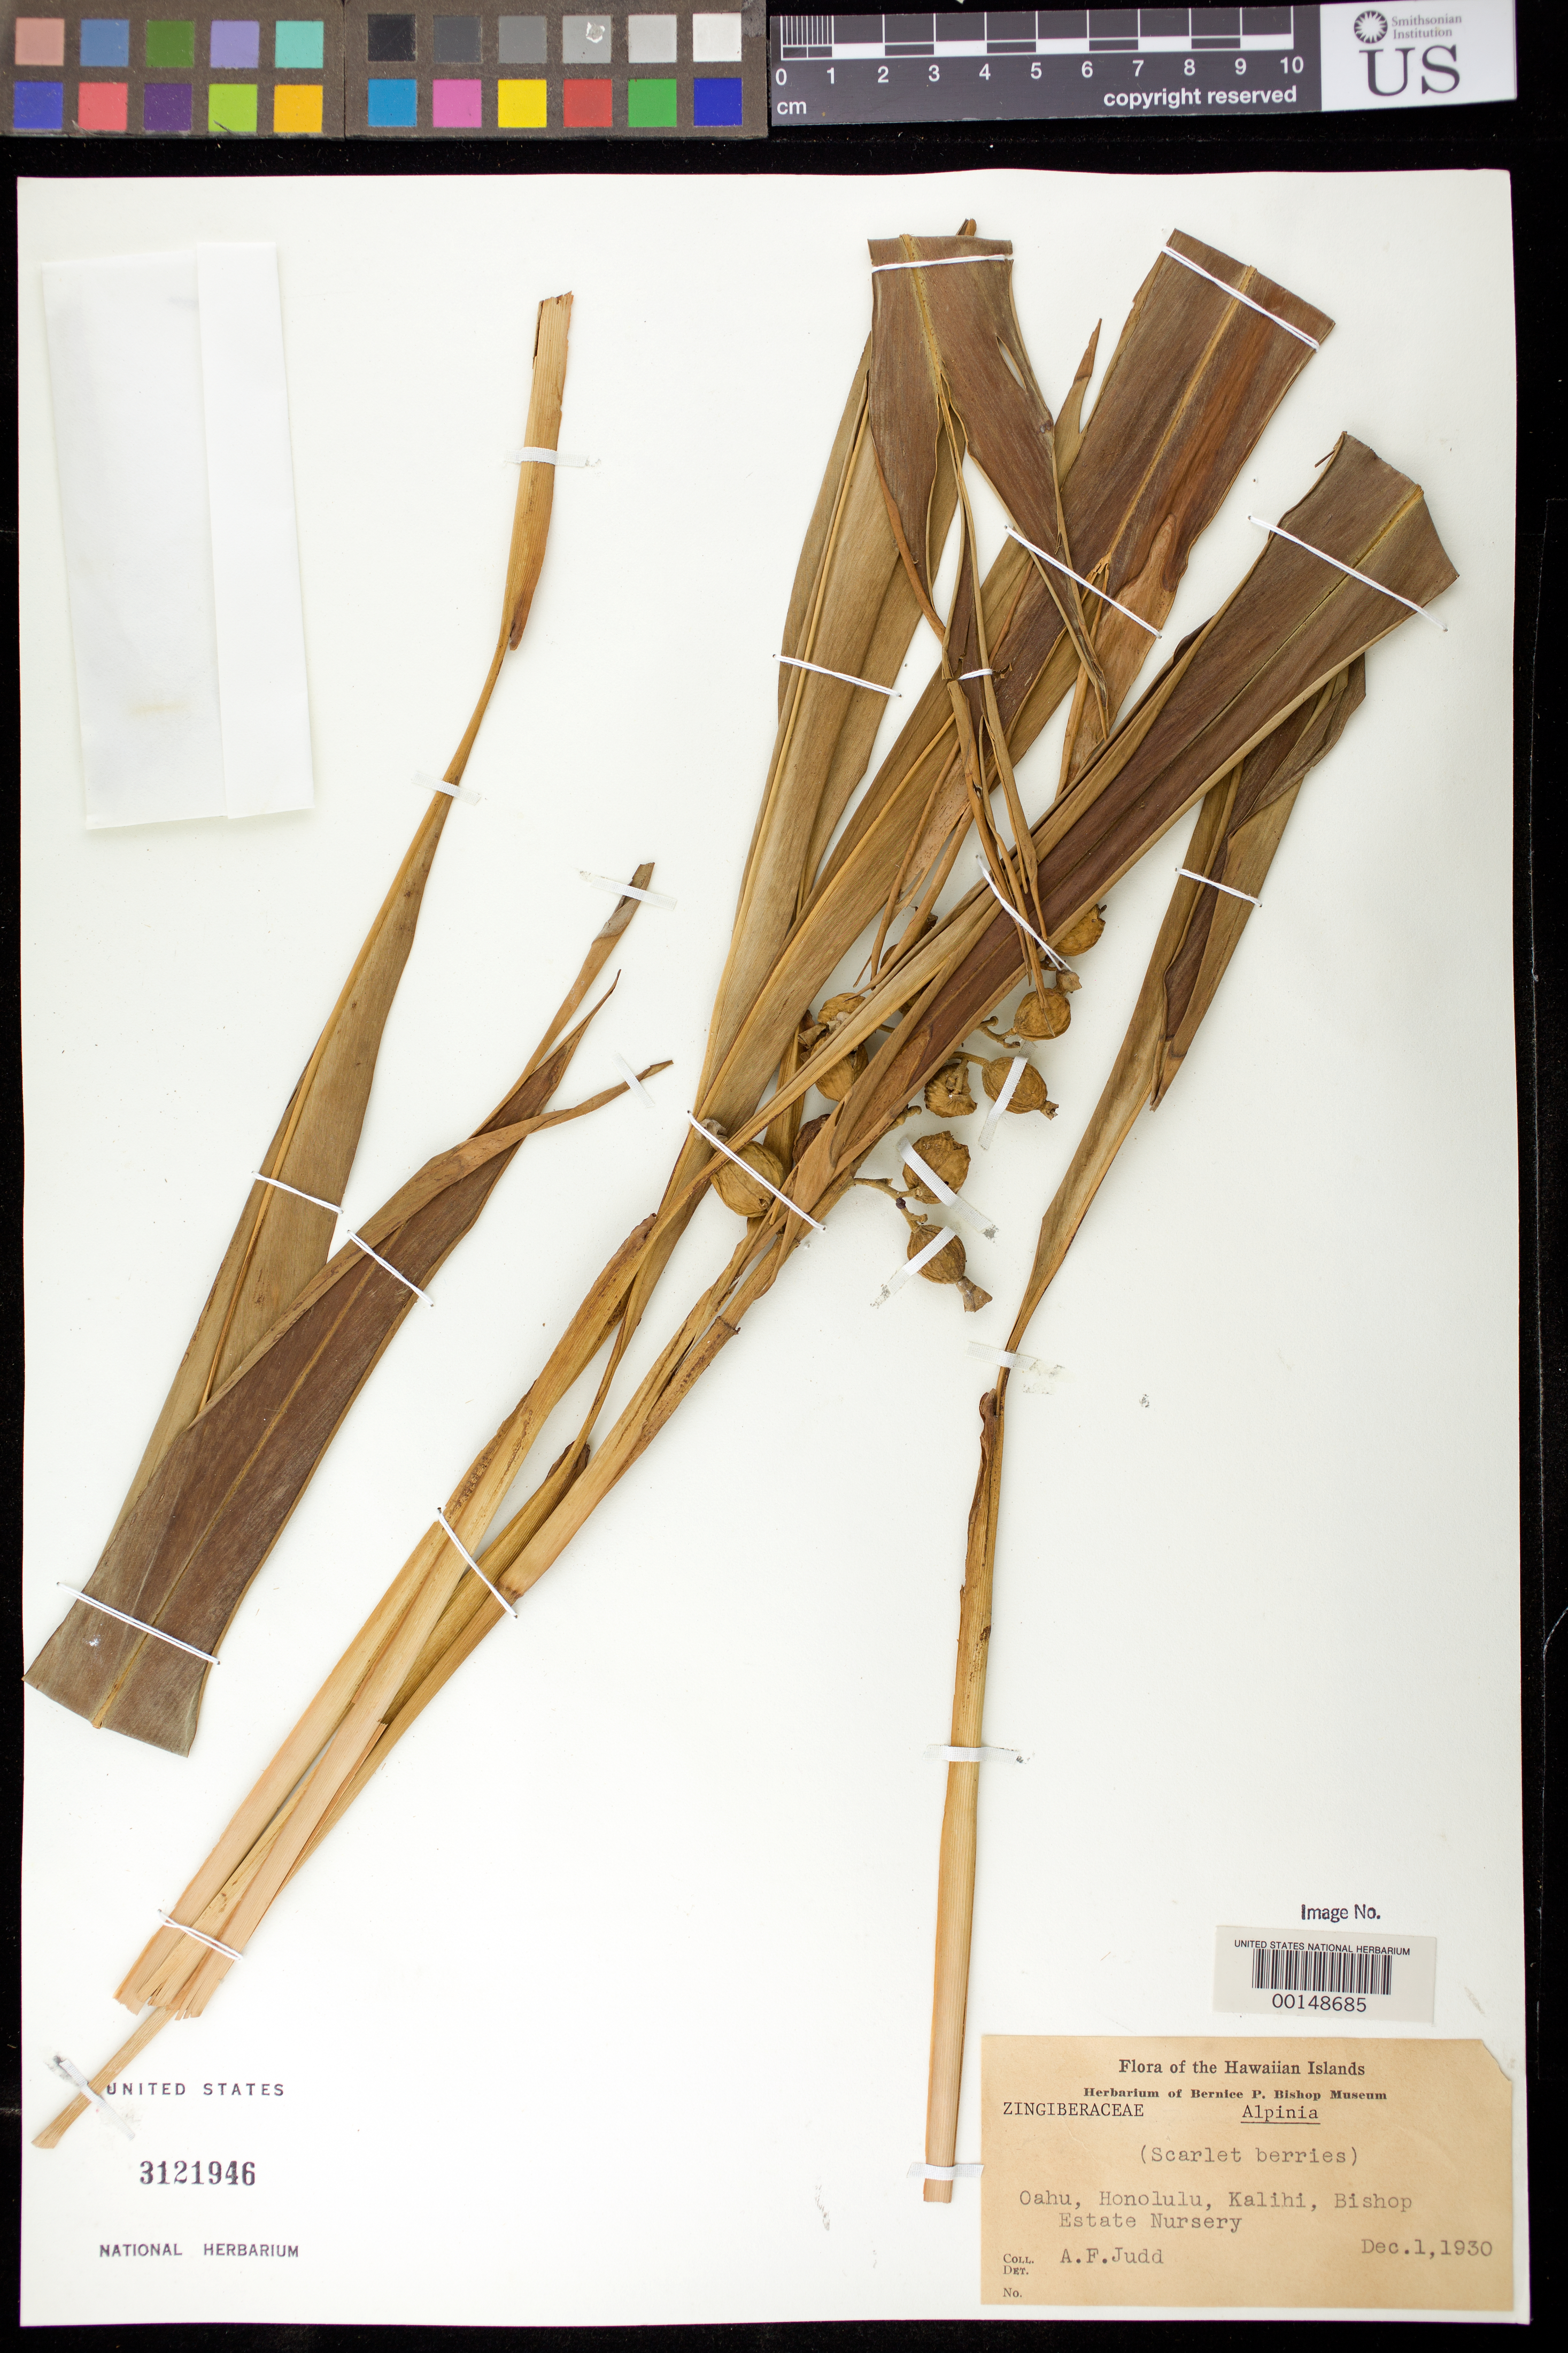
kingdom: Plantae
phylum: Tracheophyta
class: Liliopsida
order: Zingiberales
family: Zingiberaceae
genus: Alpinia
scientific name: Alpinia sp.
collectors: A. Judd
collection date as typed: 01 Dec 1930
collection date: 1930-12-01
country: United States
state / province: Hawaii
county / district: Honolulu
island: Oahu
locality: Honolulu, kalihi, bishop estate nursery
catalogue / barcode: US 3121946